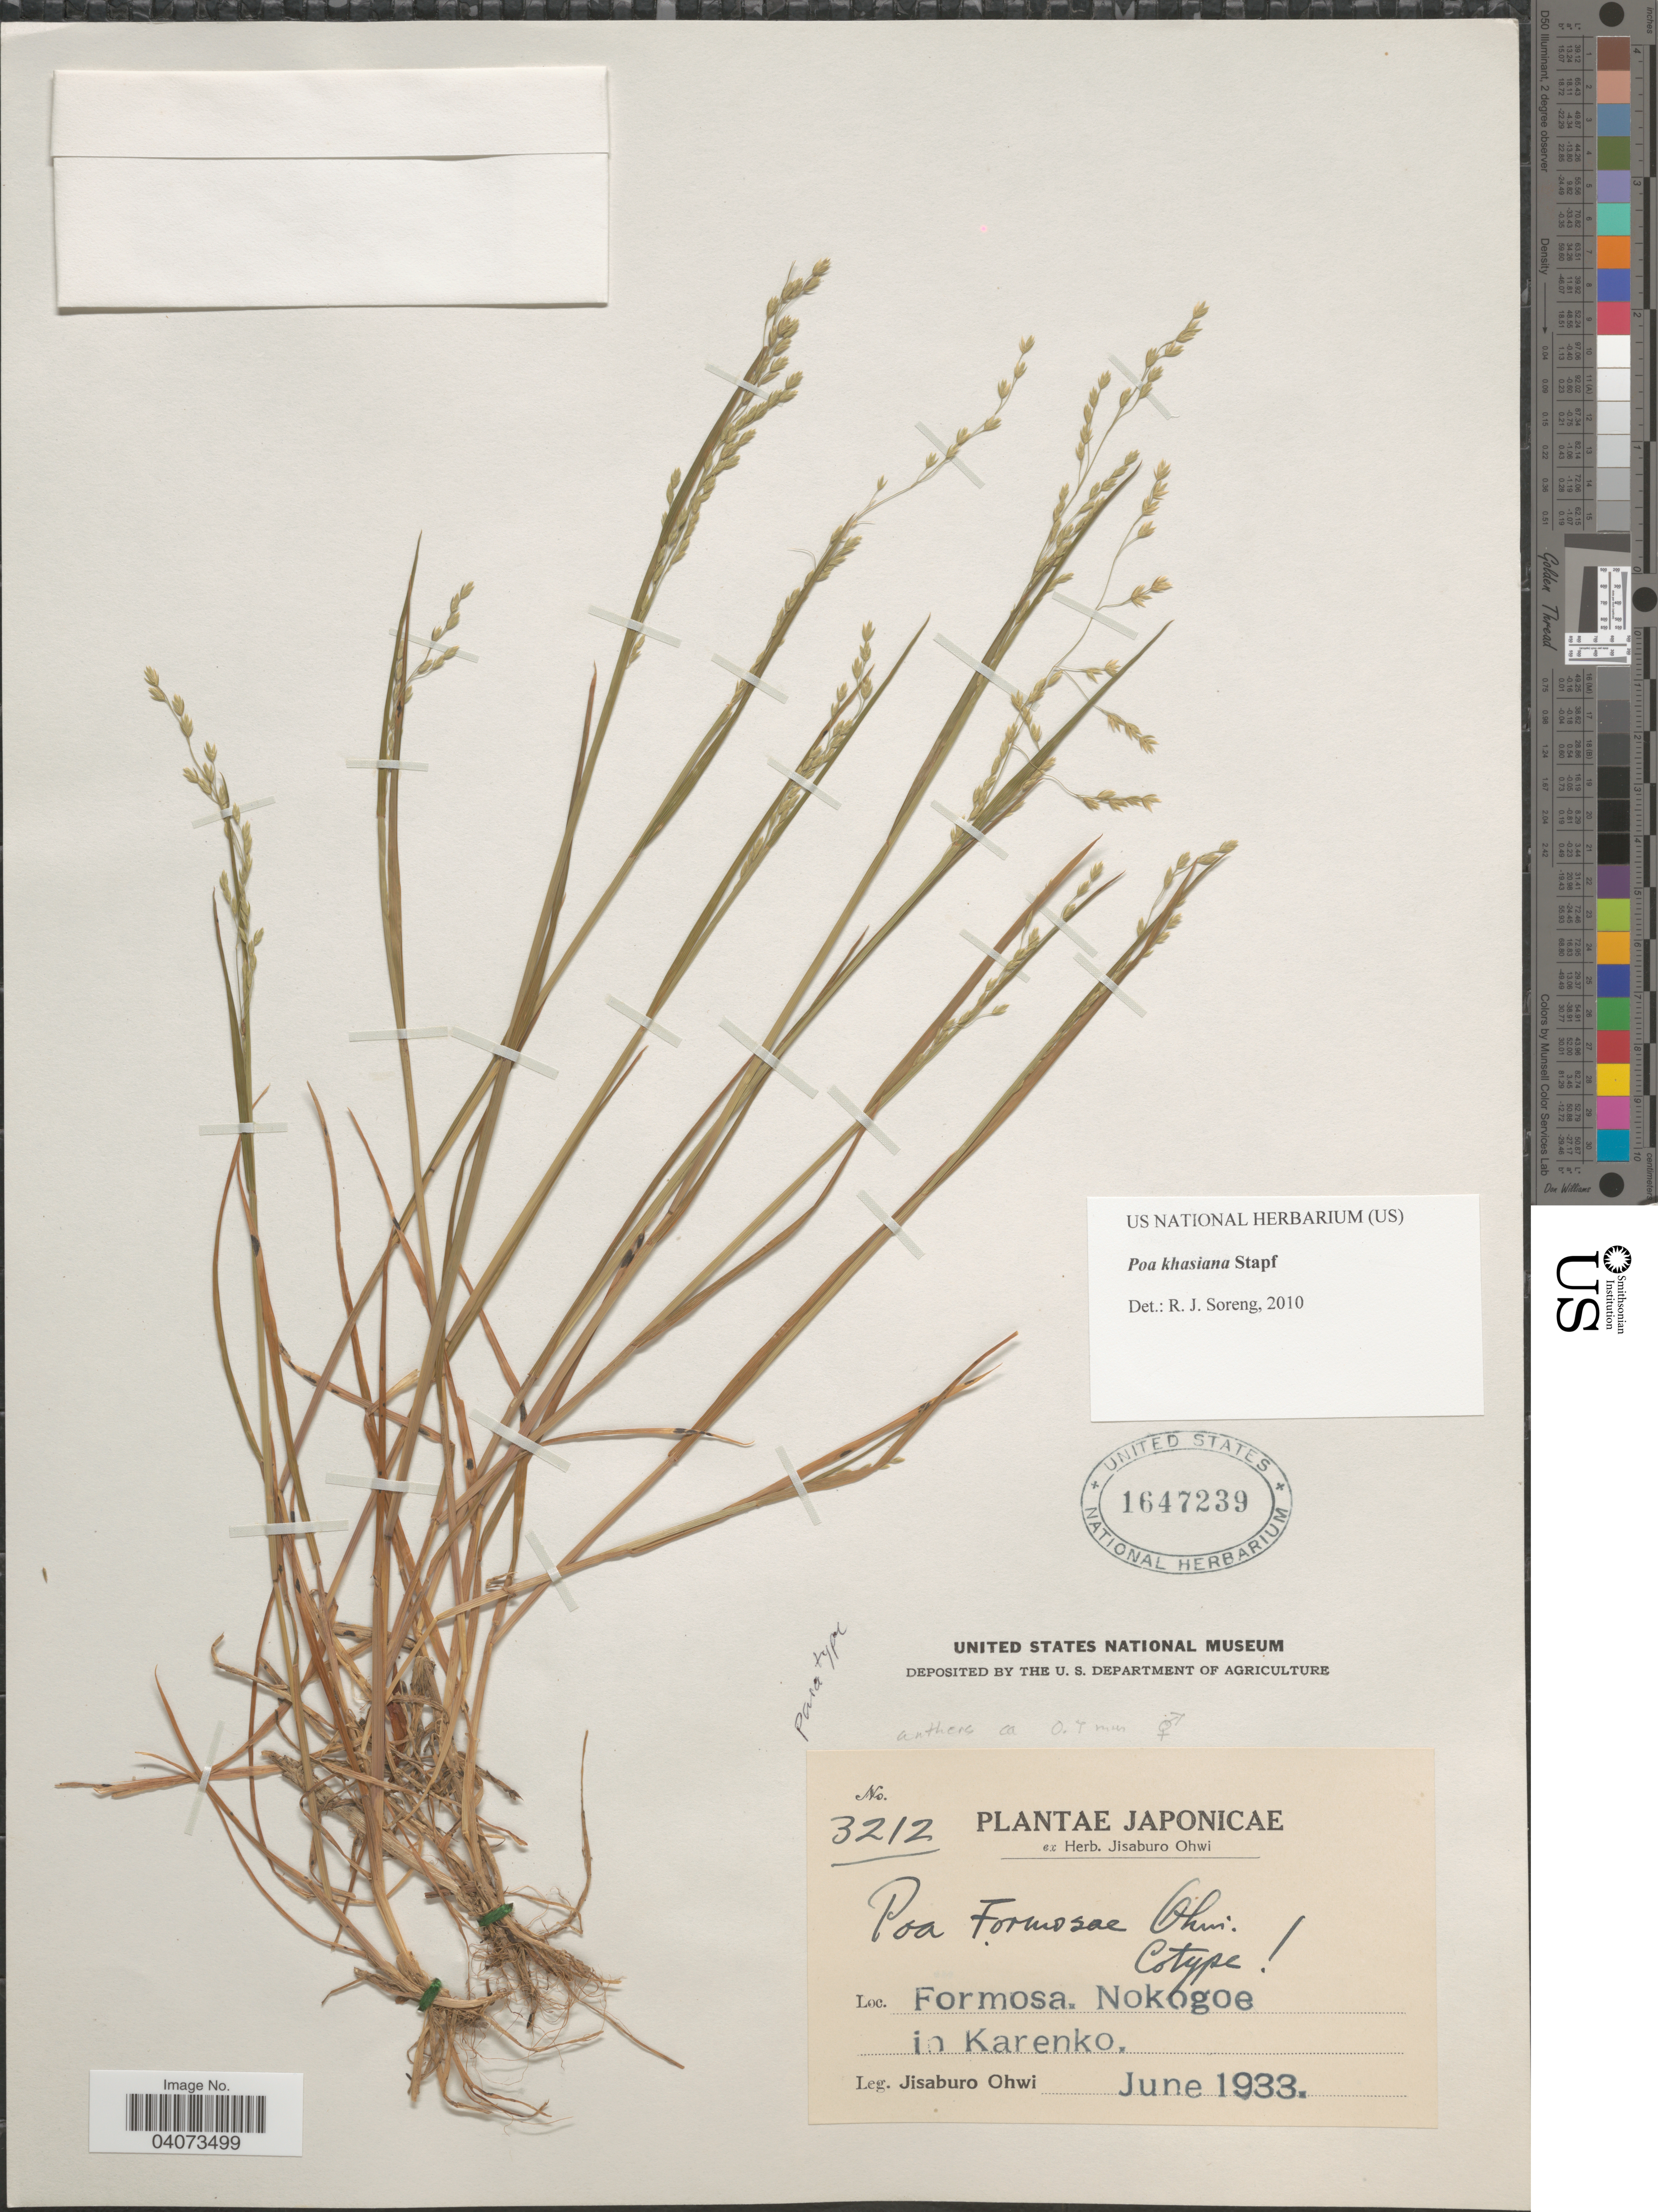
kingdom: Plantae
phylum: Tracheophyta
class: Liliopsida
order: Poales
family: Poaceae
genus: Poa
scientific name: Poa khasiana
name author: Stapf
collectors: J. Ohwi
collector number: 3212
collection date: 1933-06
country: Taiwan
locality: Formosa. Nokogoe in Karenko.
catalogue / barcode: US 1647239